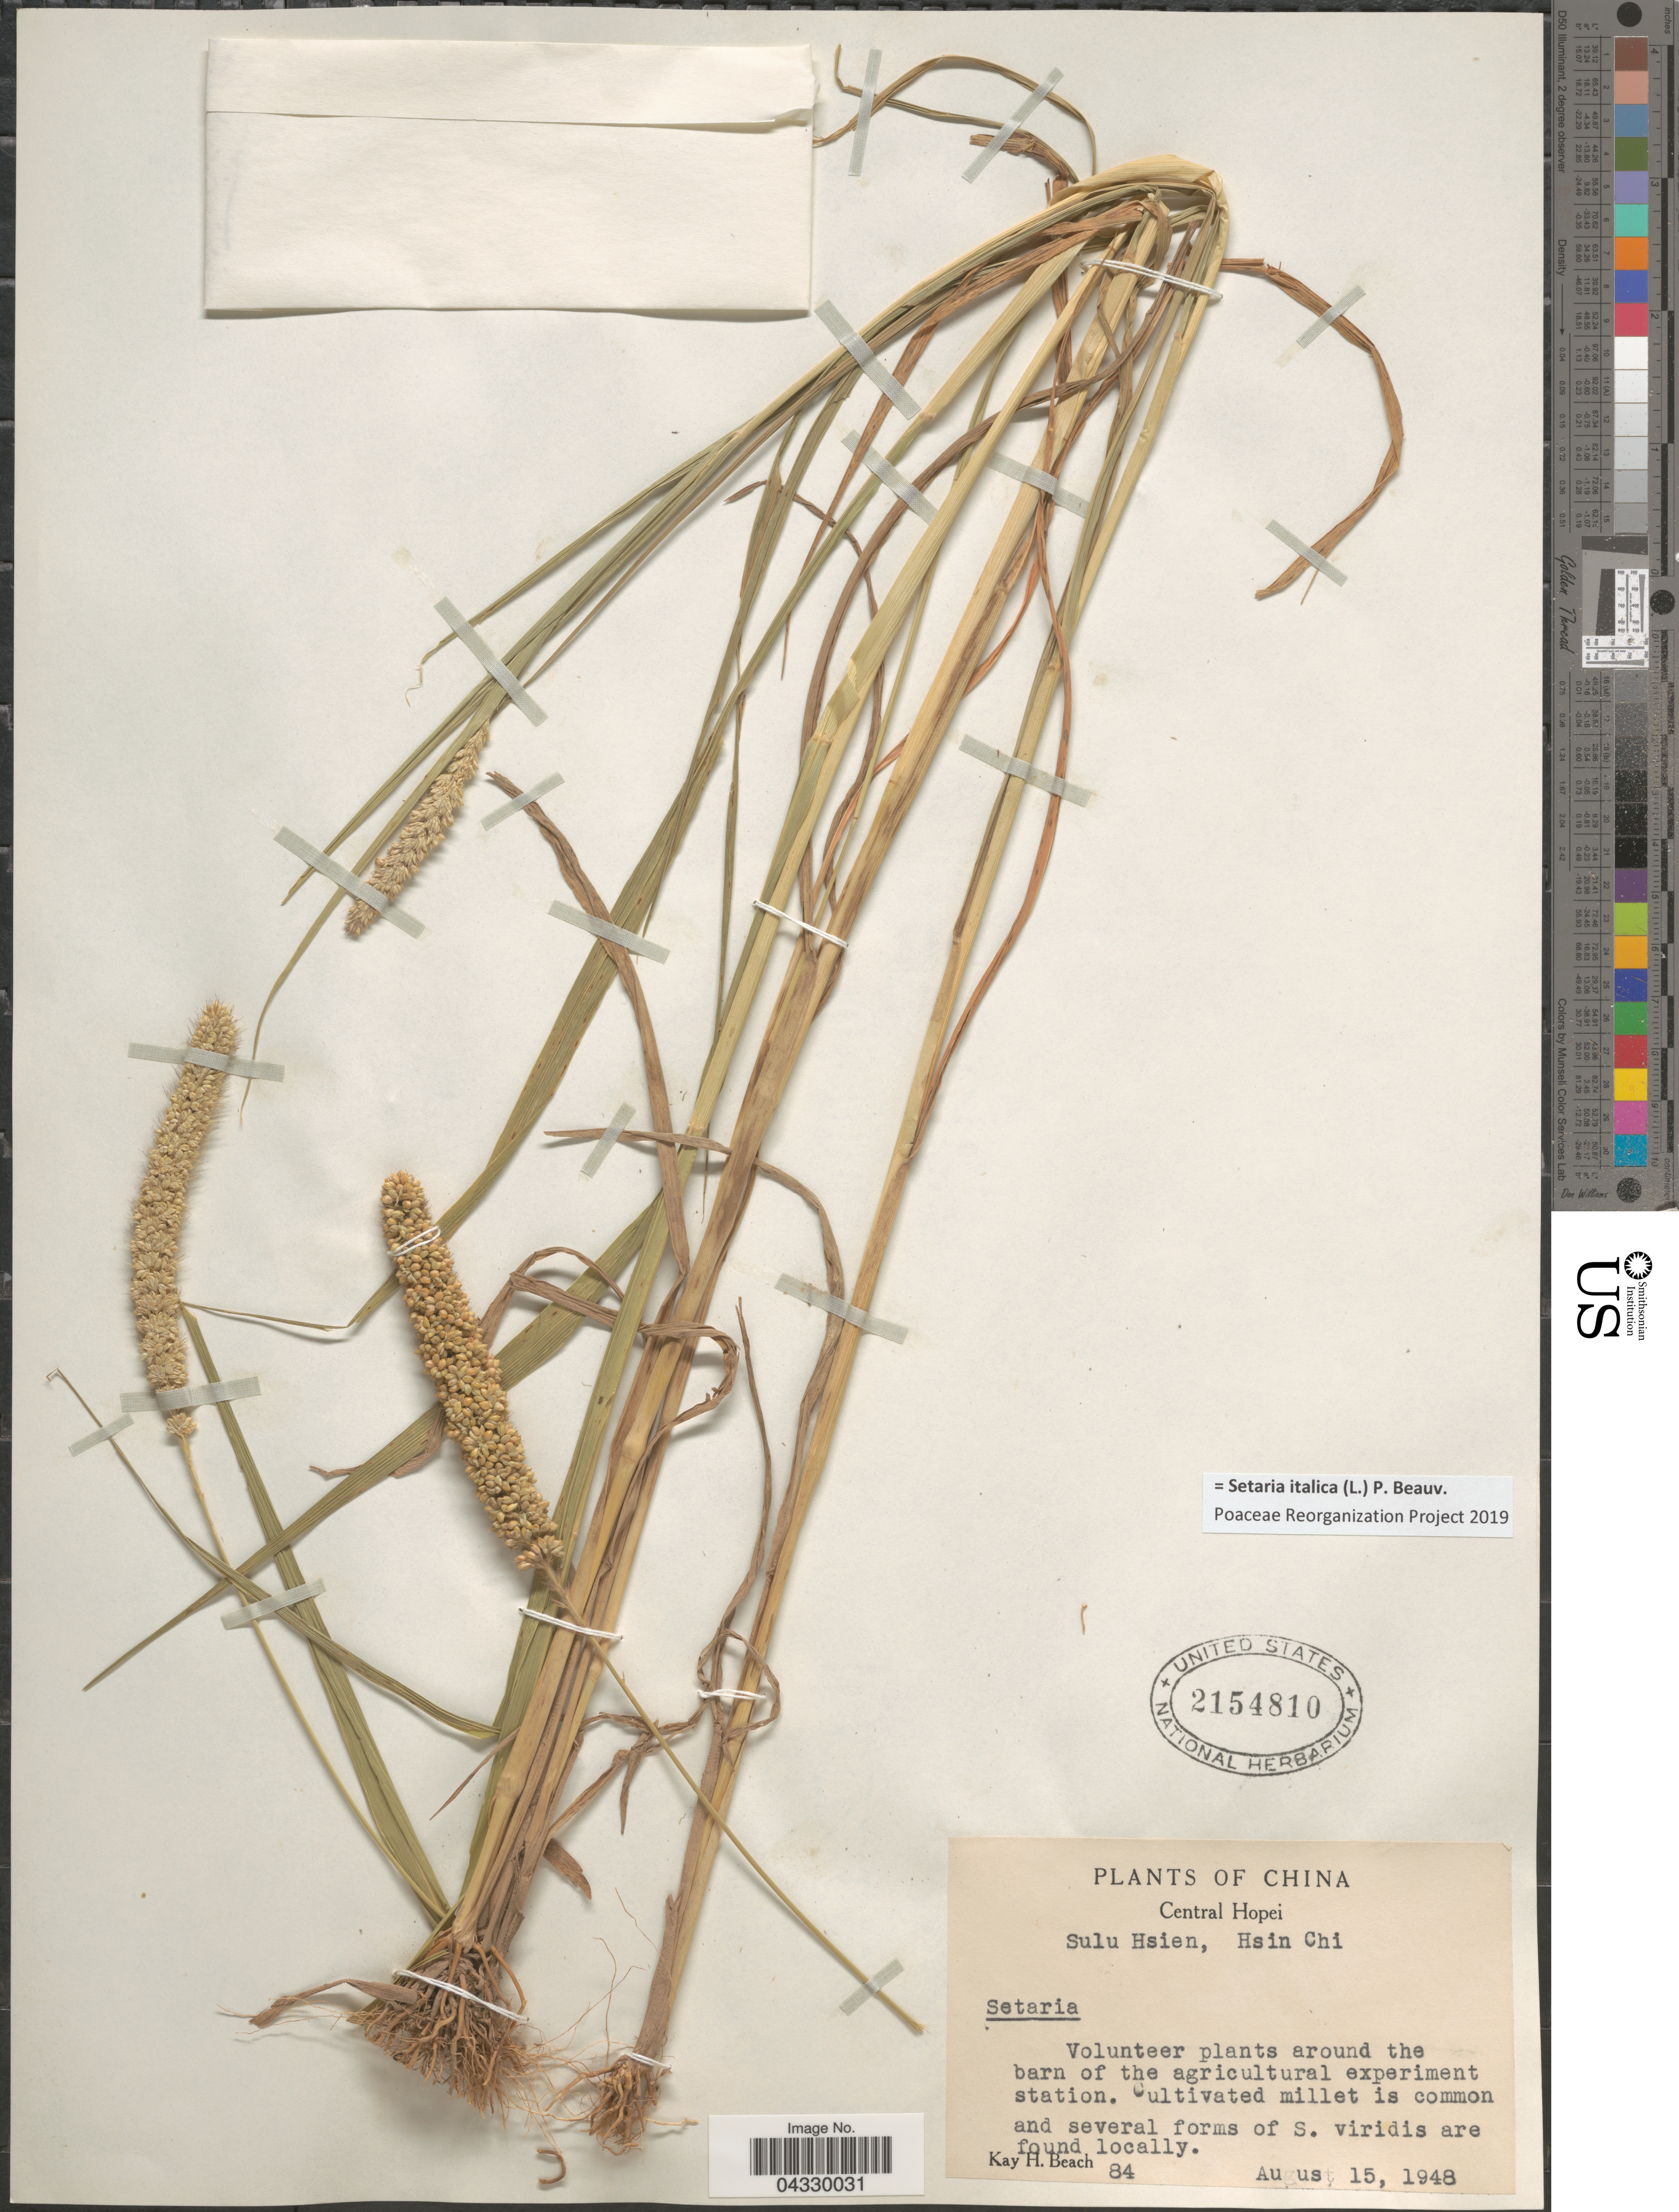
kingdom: Plantae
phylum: Tracheophyta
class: Liliopsida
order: Poales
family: Poaceae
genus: Setaria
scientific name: Setaria italica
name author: (L.) P. Beauv.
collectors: K. H. Beach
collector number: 84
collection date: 1948-08-15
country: China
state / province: Hebei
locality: Central Hopei. Sulu Hsien, Hsin Chi. Volunteer plants around the barn of the agricultural experiment station. Cultivated millet is common.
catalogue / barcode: US 2154810